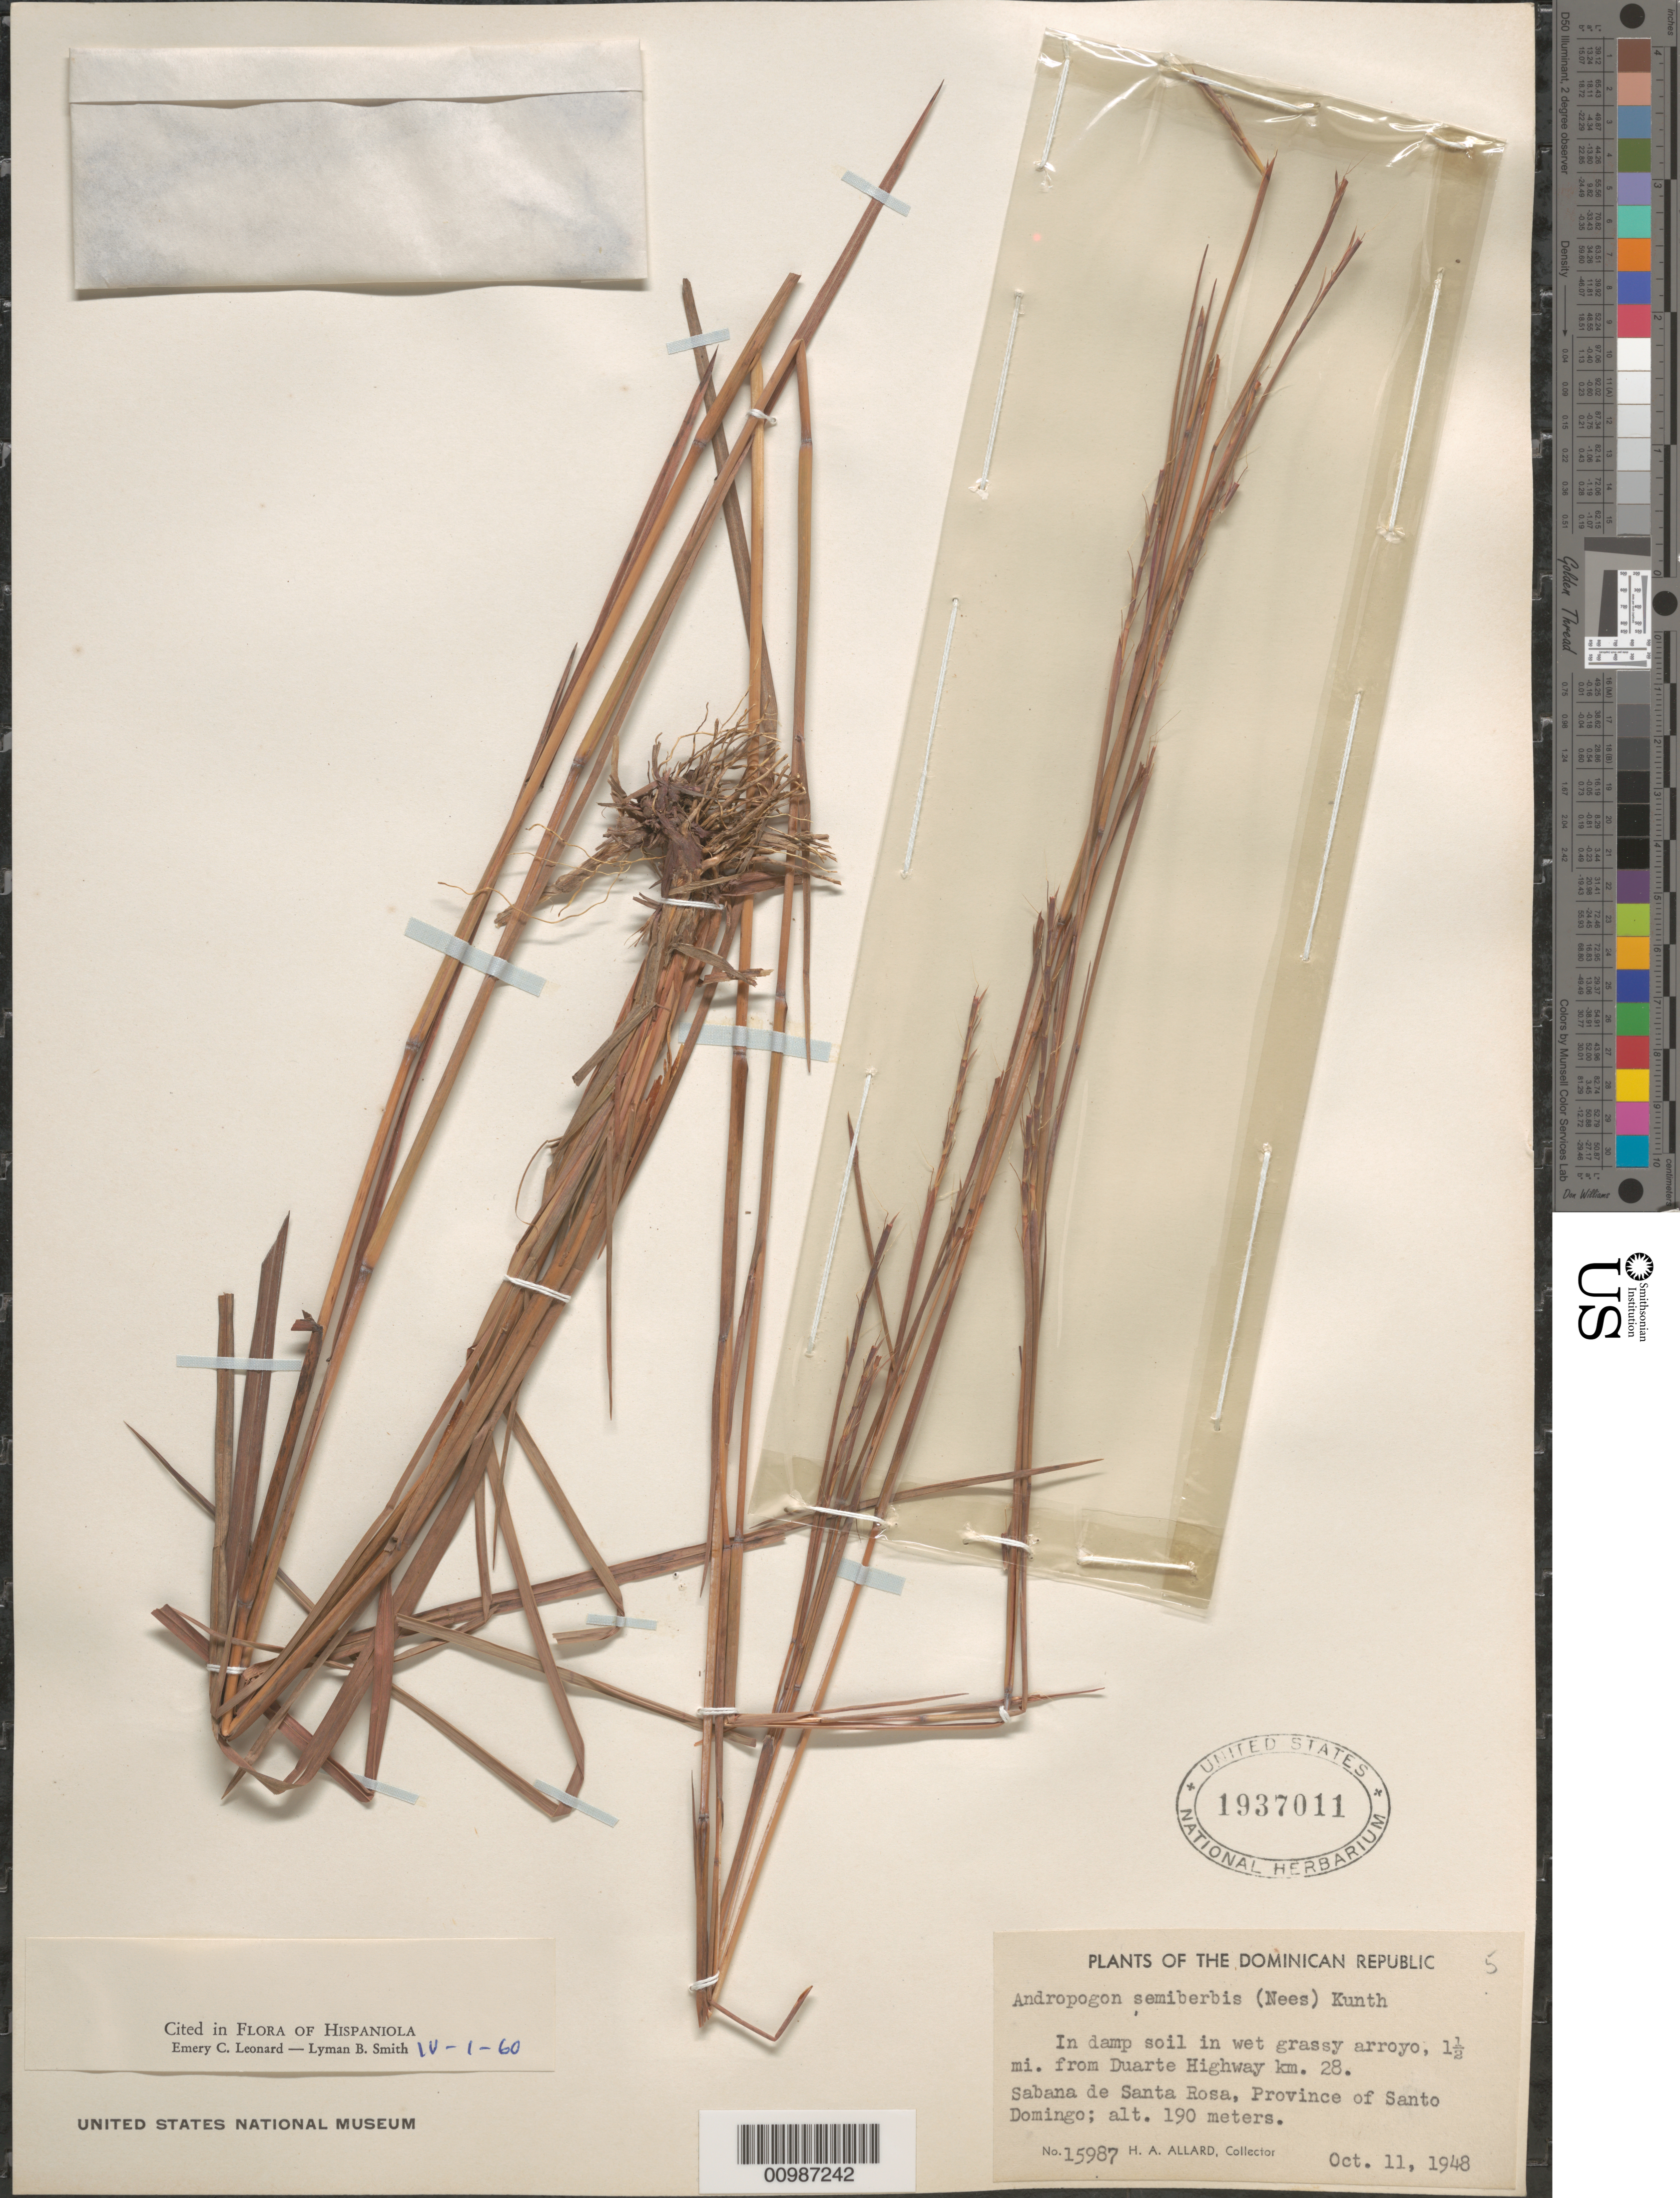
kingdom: Plantae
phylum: Tracheophyta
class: Liliopsida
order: Poales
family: Poaceae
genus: Andropogon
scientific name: Andropogon semiberbis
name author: (Nees) Kunth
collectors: H. A. Allard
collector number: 15987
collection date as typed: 11 Oct 1948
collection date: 1948-10-11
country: Dominican Republic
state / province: Distrito Nacional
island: Hispaniola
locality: Duarte Highway km. 28.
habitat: in damp soil in wet grassy arroyo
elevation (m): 190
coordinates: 0 N, 0 E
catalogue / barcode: US 1937011